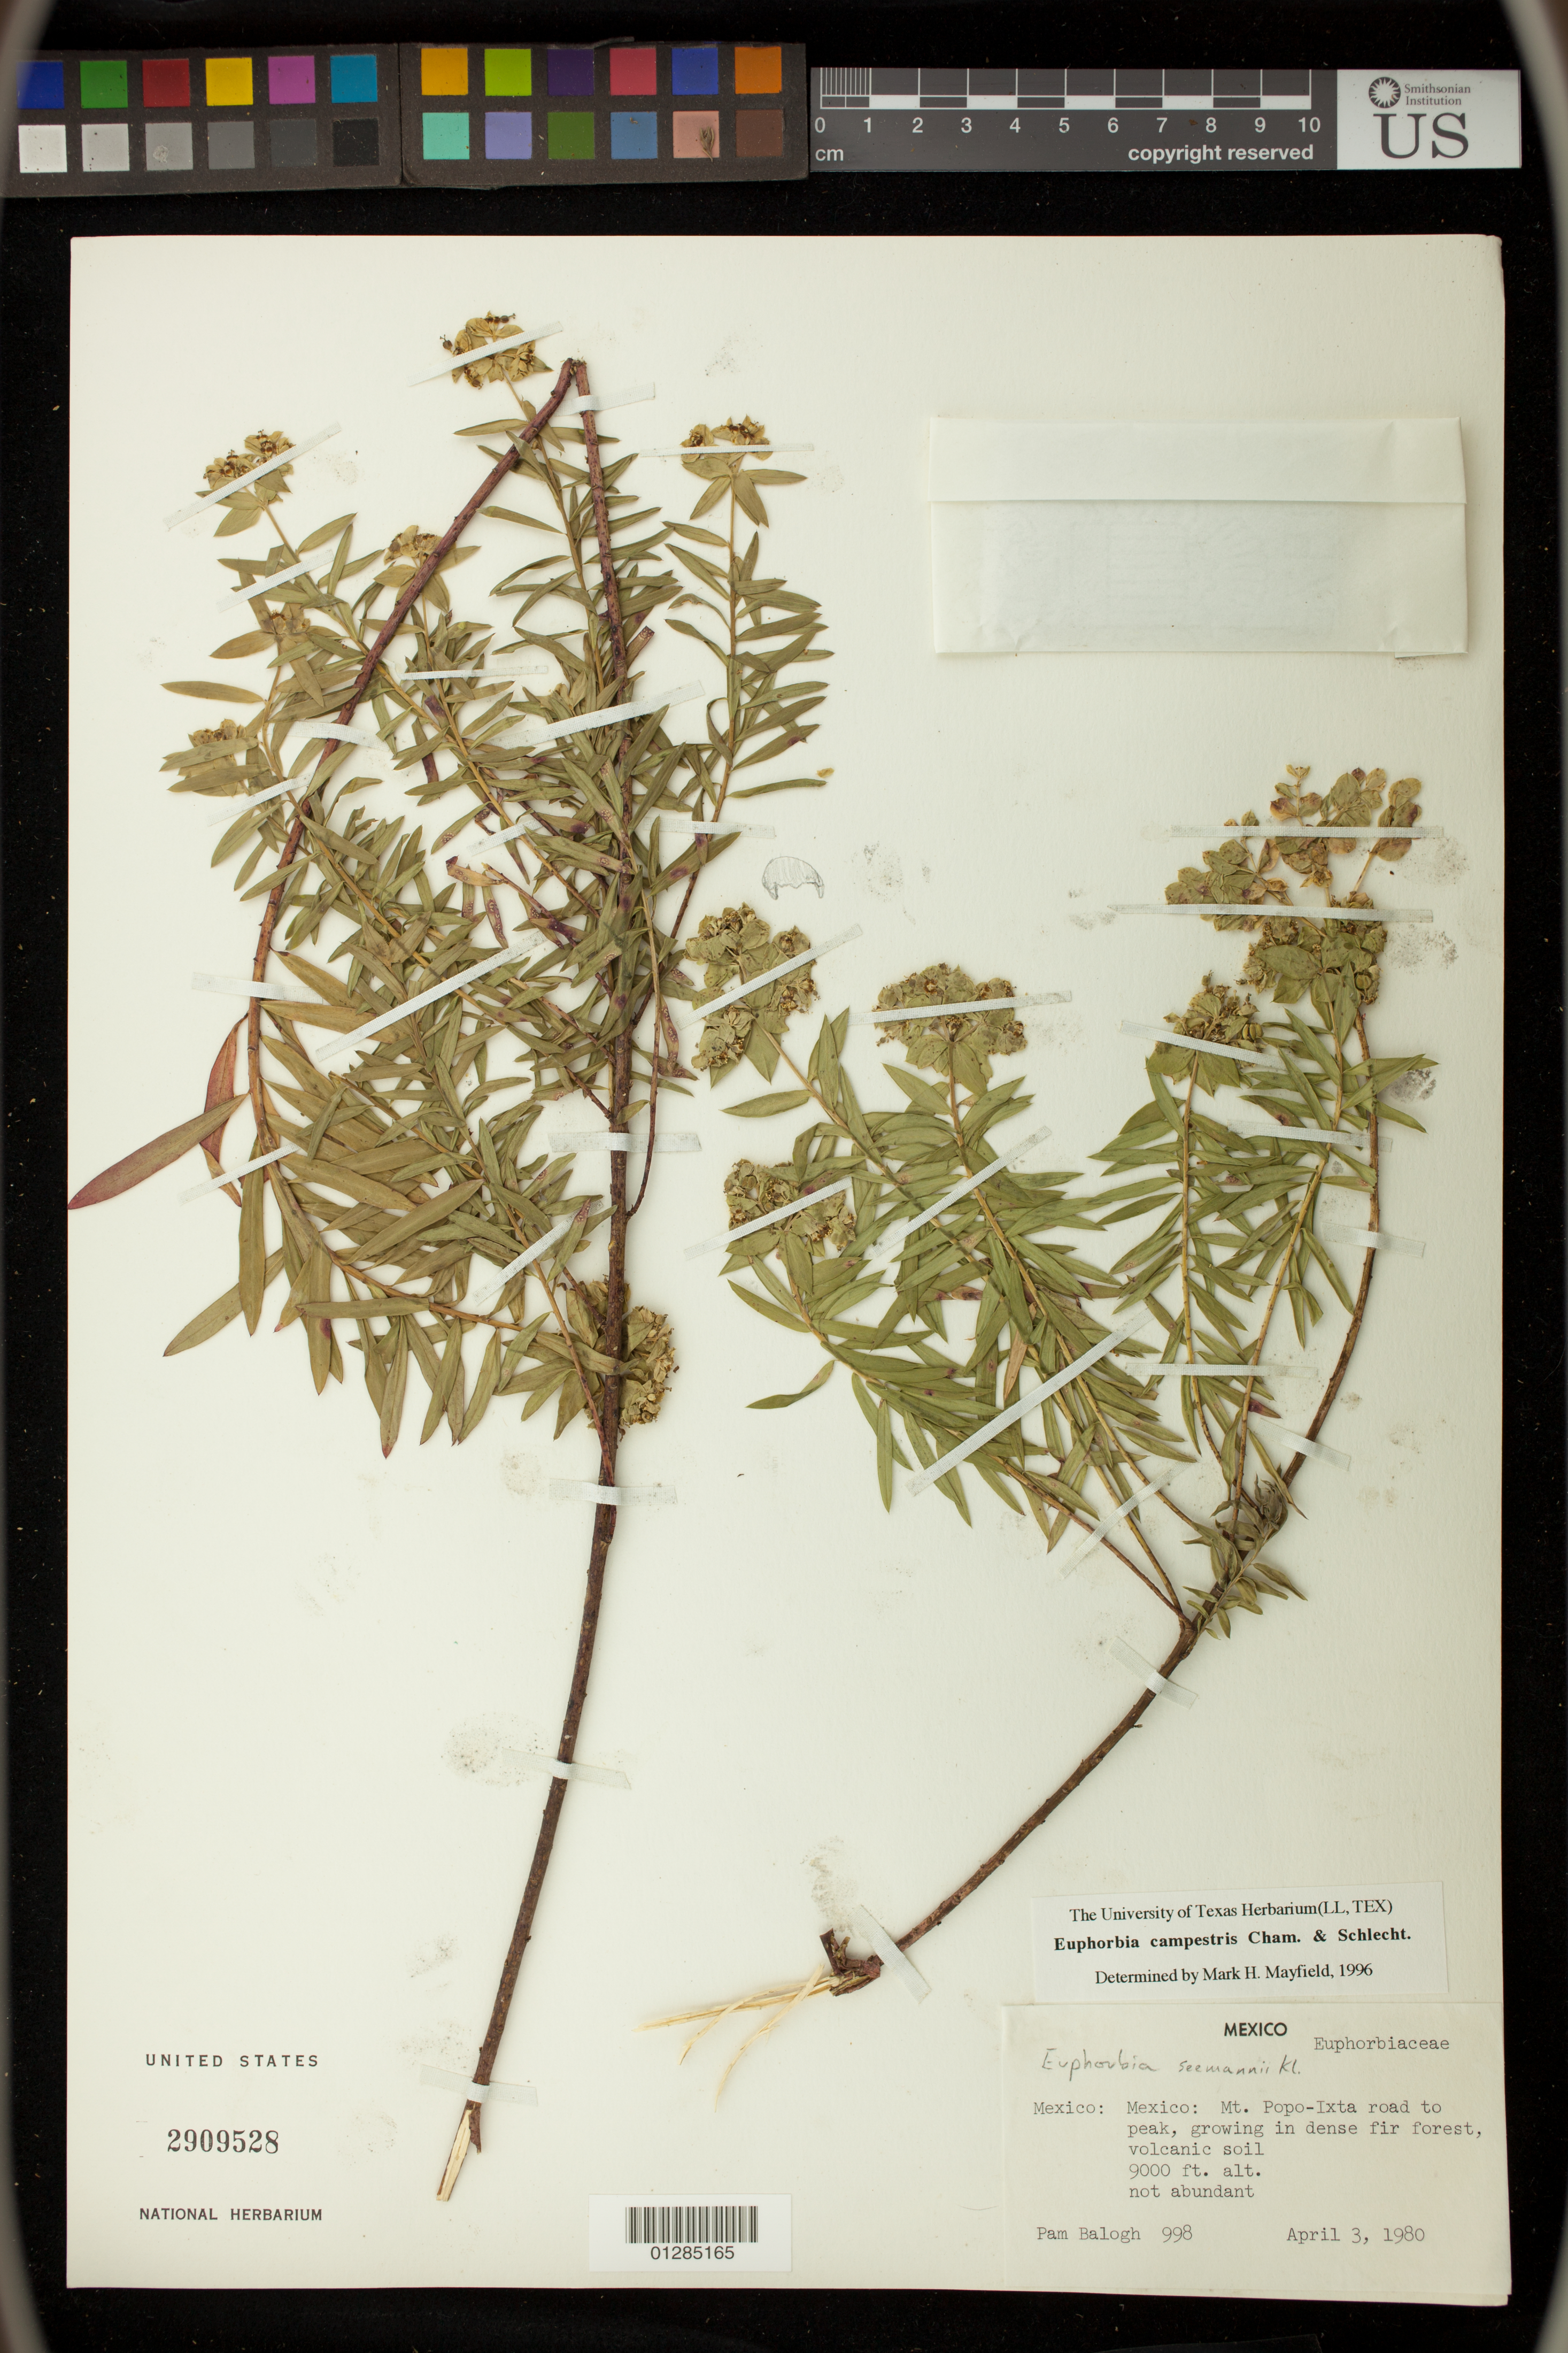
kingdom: Plantae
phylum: Tracheophyta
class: Magnoliopsida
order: Malpighiales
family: Euphorbiaceae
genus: Euphorbia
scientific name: Euphorbia esuliformis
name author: S. Schauer ex Nees & S. Schauer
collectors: P. Balogh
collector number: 998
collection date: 1980-04-03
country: Mexico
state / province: México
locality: Mt. Popo-Ixta road to peak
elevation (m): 2743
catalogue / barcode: US 2909528